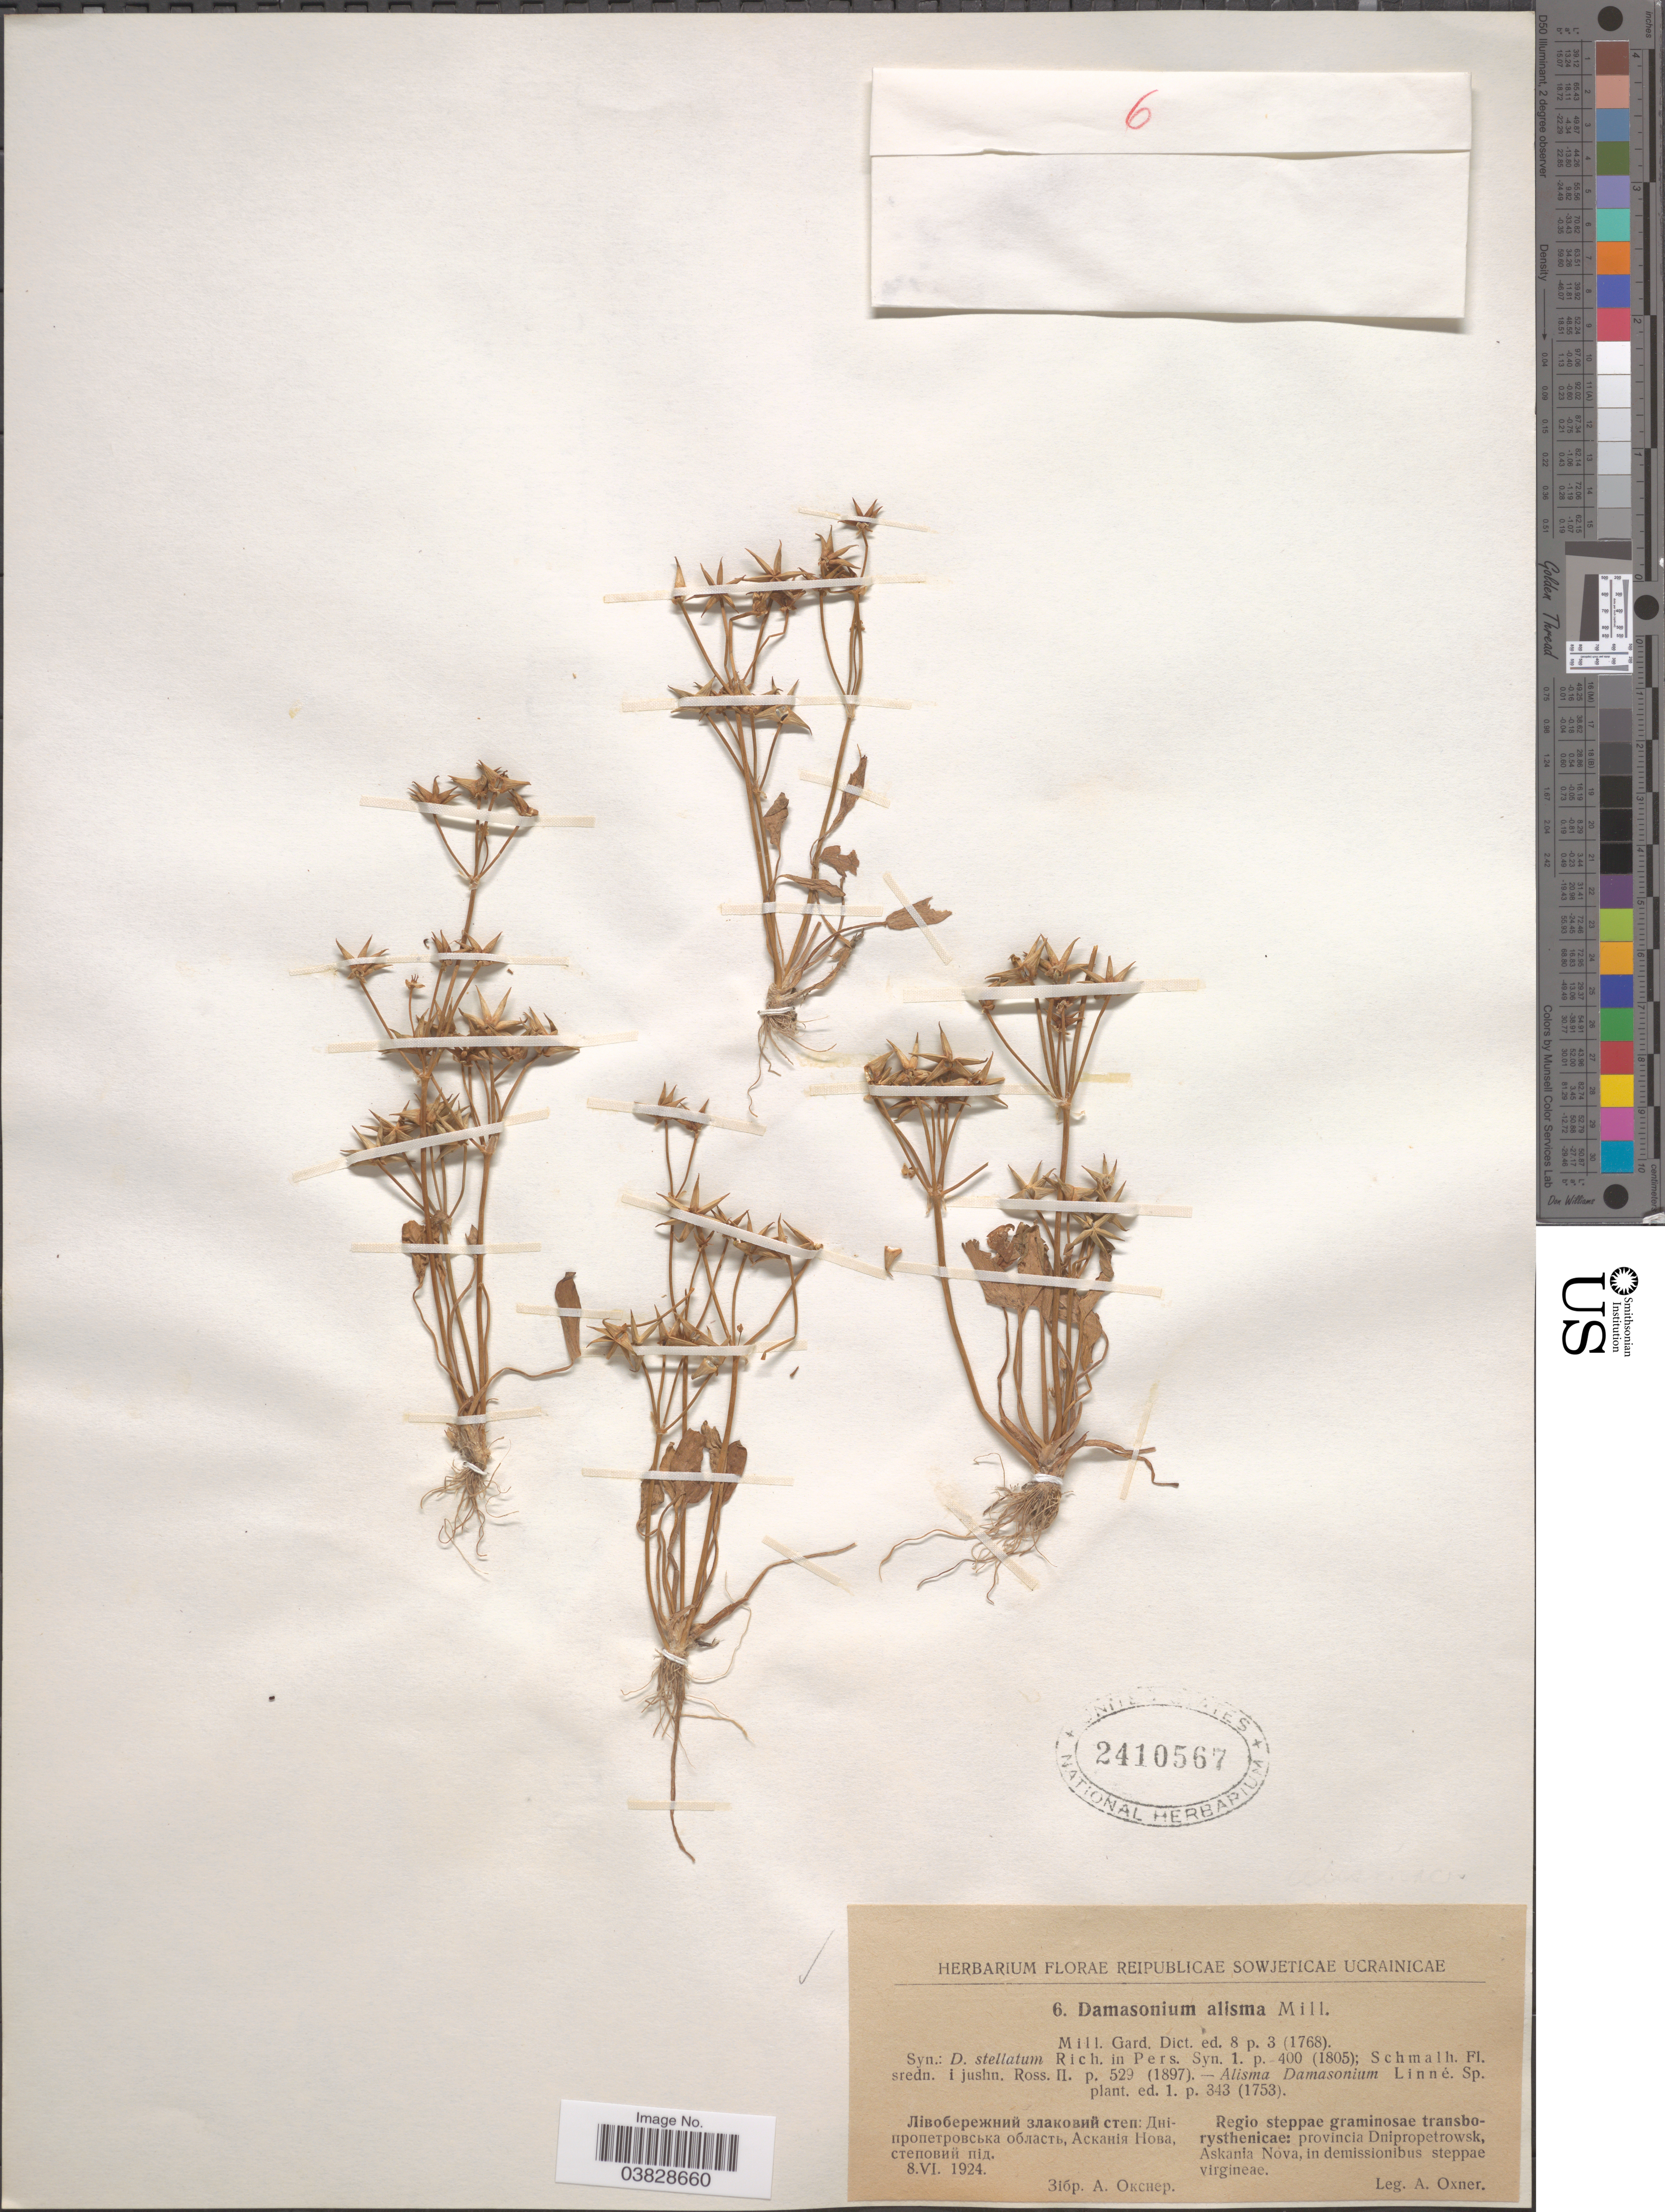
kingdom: Plantae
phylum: Tracheophyta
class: Liliopsida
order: Alismatales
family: Alismataceae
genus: Damasonium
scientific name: Damasonium alisma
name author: Mill.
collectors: A. M. Oxner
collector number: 6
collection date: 1924-06-08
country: Ukraine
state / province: Dnipropetrovs'k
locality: Reipublicae Sowjeticae Ucrainicae. Regio steppae graminosae transborysthenicae: provincia Dnipropetrowsk, Askania Nova, in demissionibus steppae virgineae.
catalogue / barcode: US 2410567